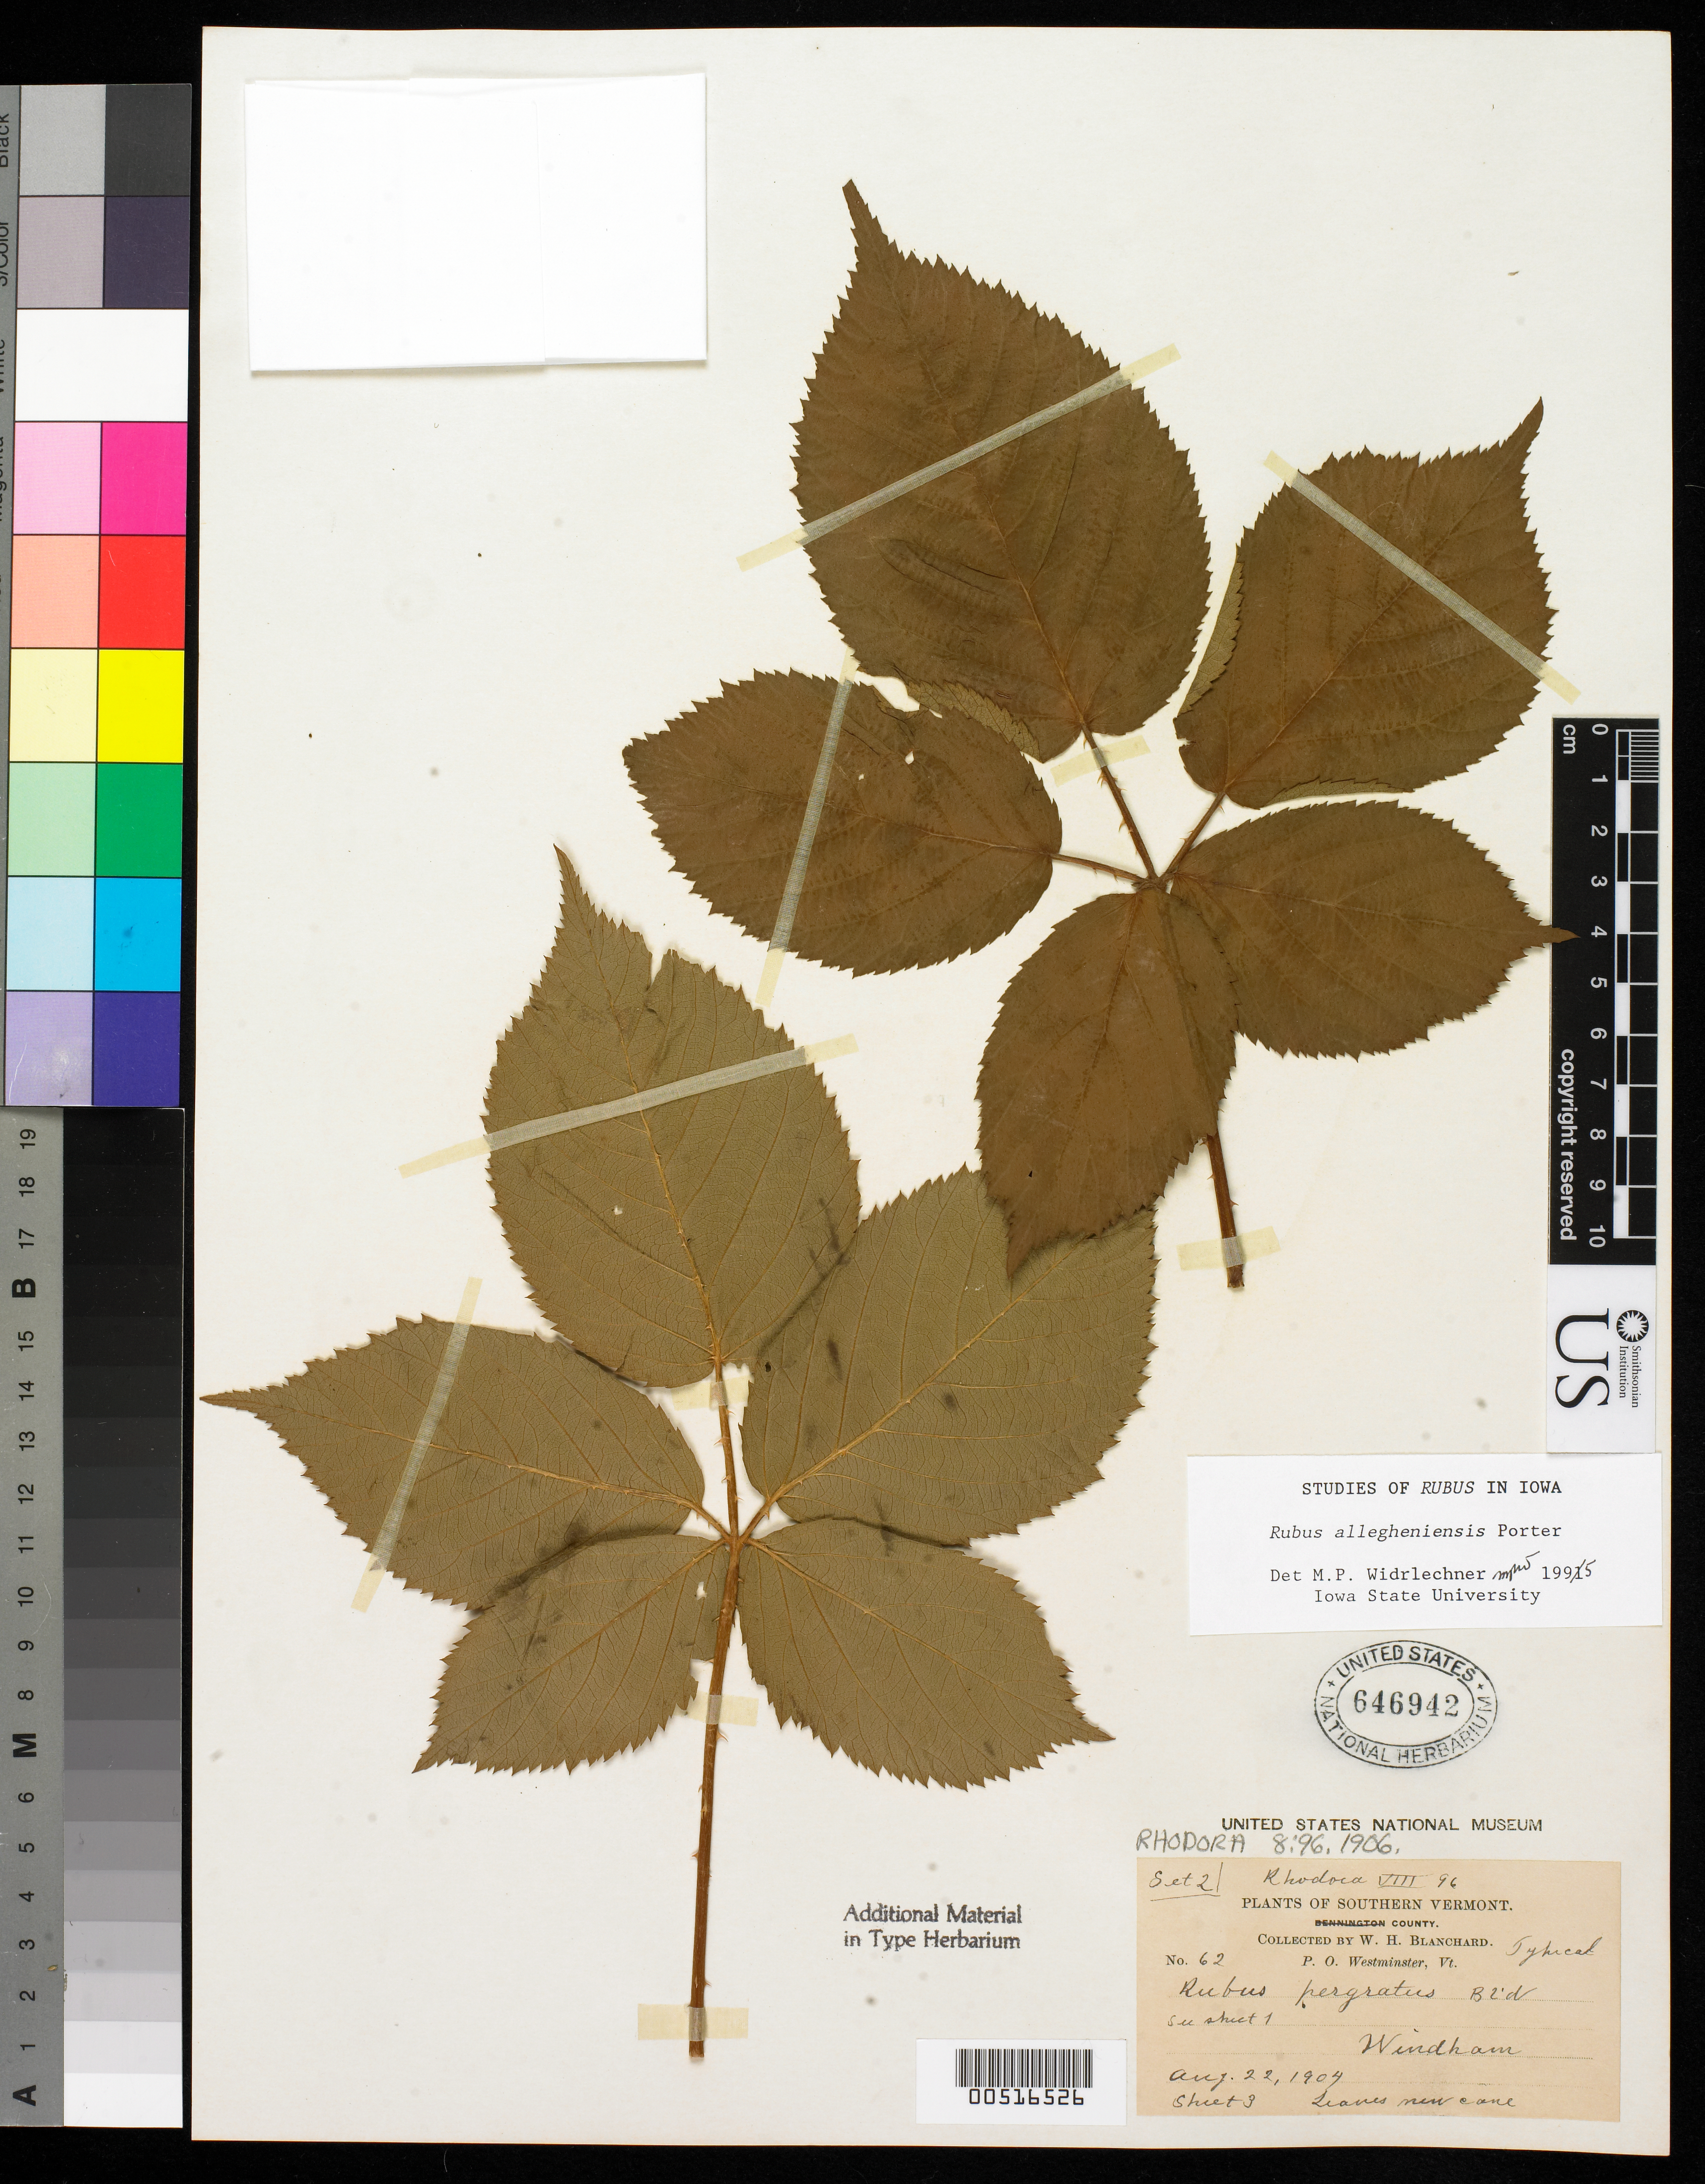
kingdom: Plantae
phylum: Tracheophyta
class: Magnoliopsida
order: Rosales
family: Rosaceae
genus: Rubus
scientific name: Rubus pergratus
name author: Blanch.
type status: Type Collection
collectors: W. H. Blanchard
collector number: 62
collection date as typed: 22 Aug 1904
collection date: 1904-08-22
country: United States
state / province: Vermont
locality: Windham.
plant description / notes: "See sheet 1" [not found]. Blanchard No. 62 "Set 2" consists of 4 (?) sheets, annotated sheet 2, sheet 3, etc. but collected on different dates.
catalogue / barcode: US 646942